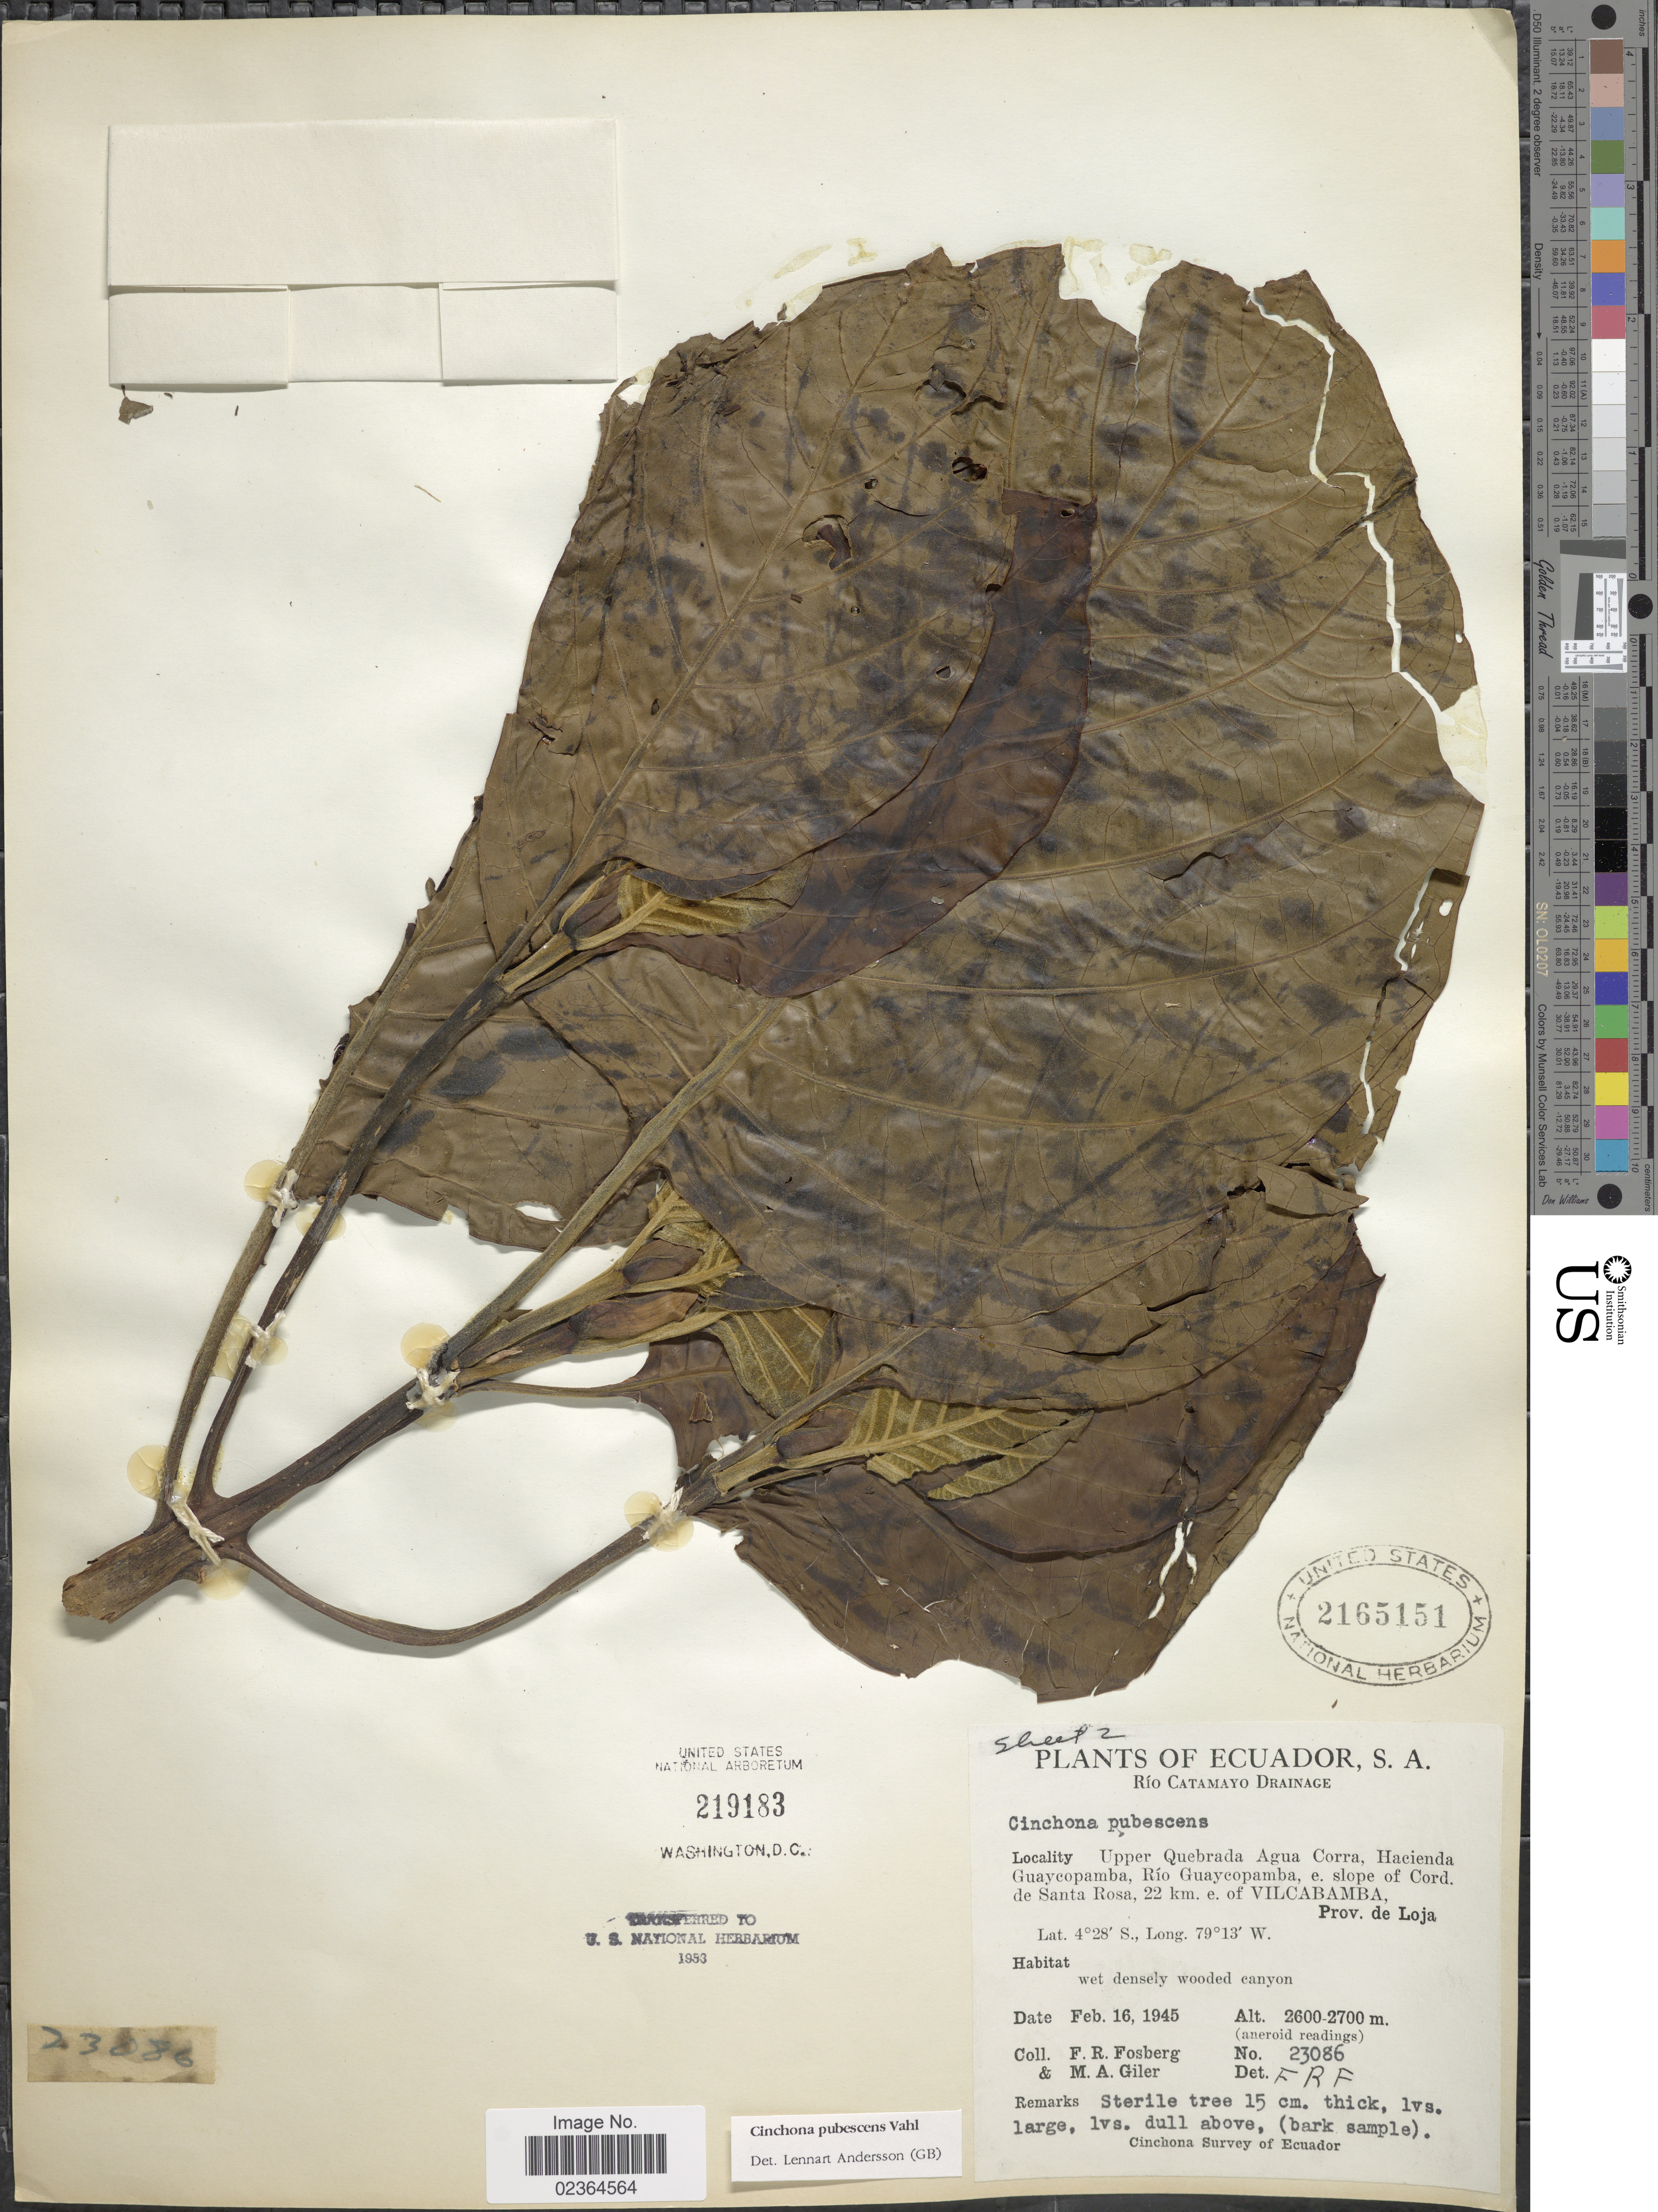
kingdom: Plantae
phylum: Tracheophyta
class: Magnoliopsida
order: Gentianales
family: Rubiaceae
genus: Cinchona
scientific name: Cinchona pubescens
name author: Vahl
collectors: F. R. Fosberg & M. Giler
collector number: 23086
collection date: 1945-02-16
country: Ecuador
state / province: Loja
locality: Upper Quebrada Agua Corra, Hacienda Guaycopamba, Río Guaycopamba, e. slope of Cord. de Santa Rosa, 22 km. e. of Vilcabamba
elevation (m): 2600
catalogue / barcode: US 2165151